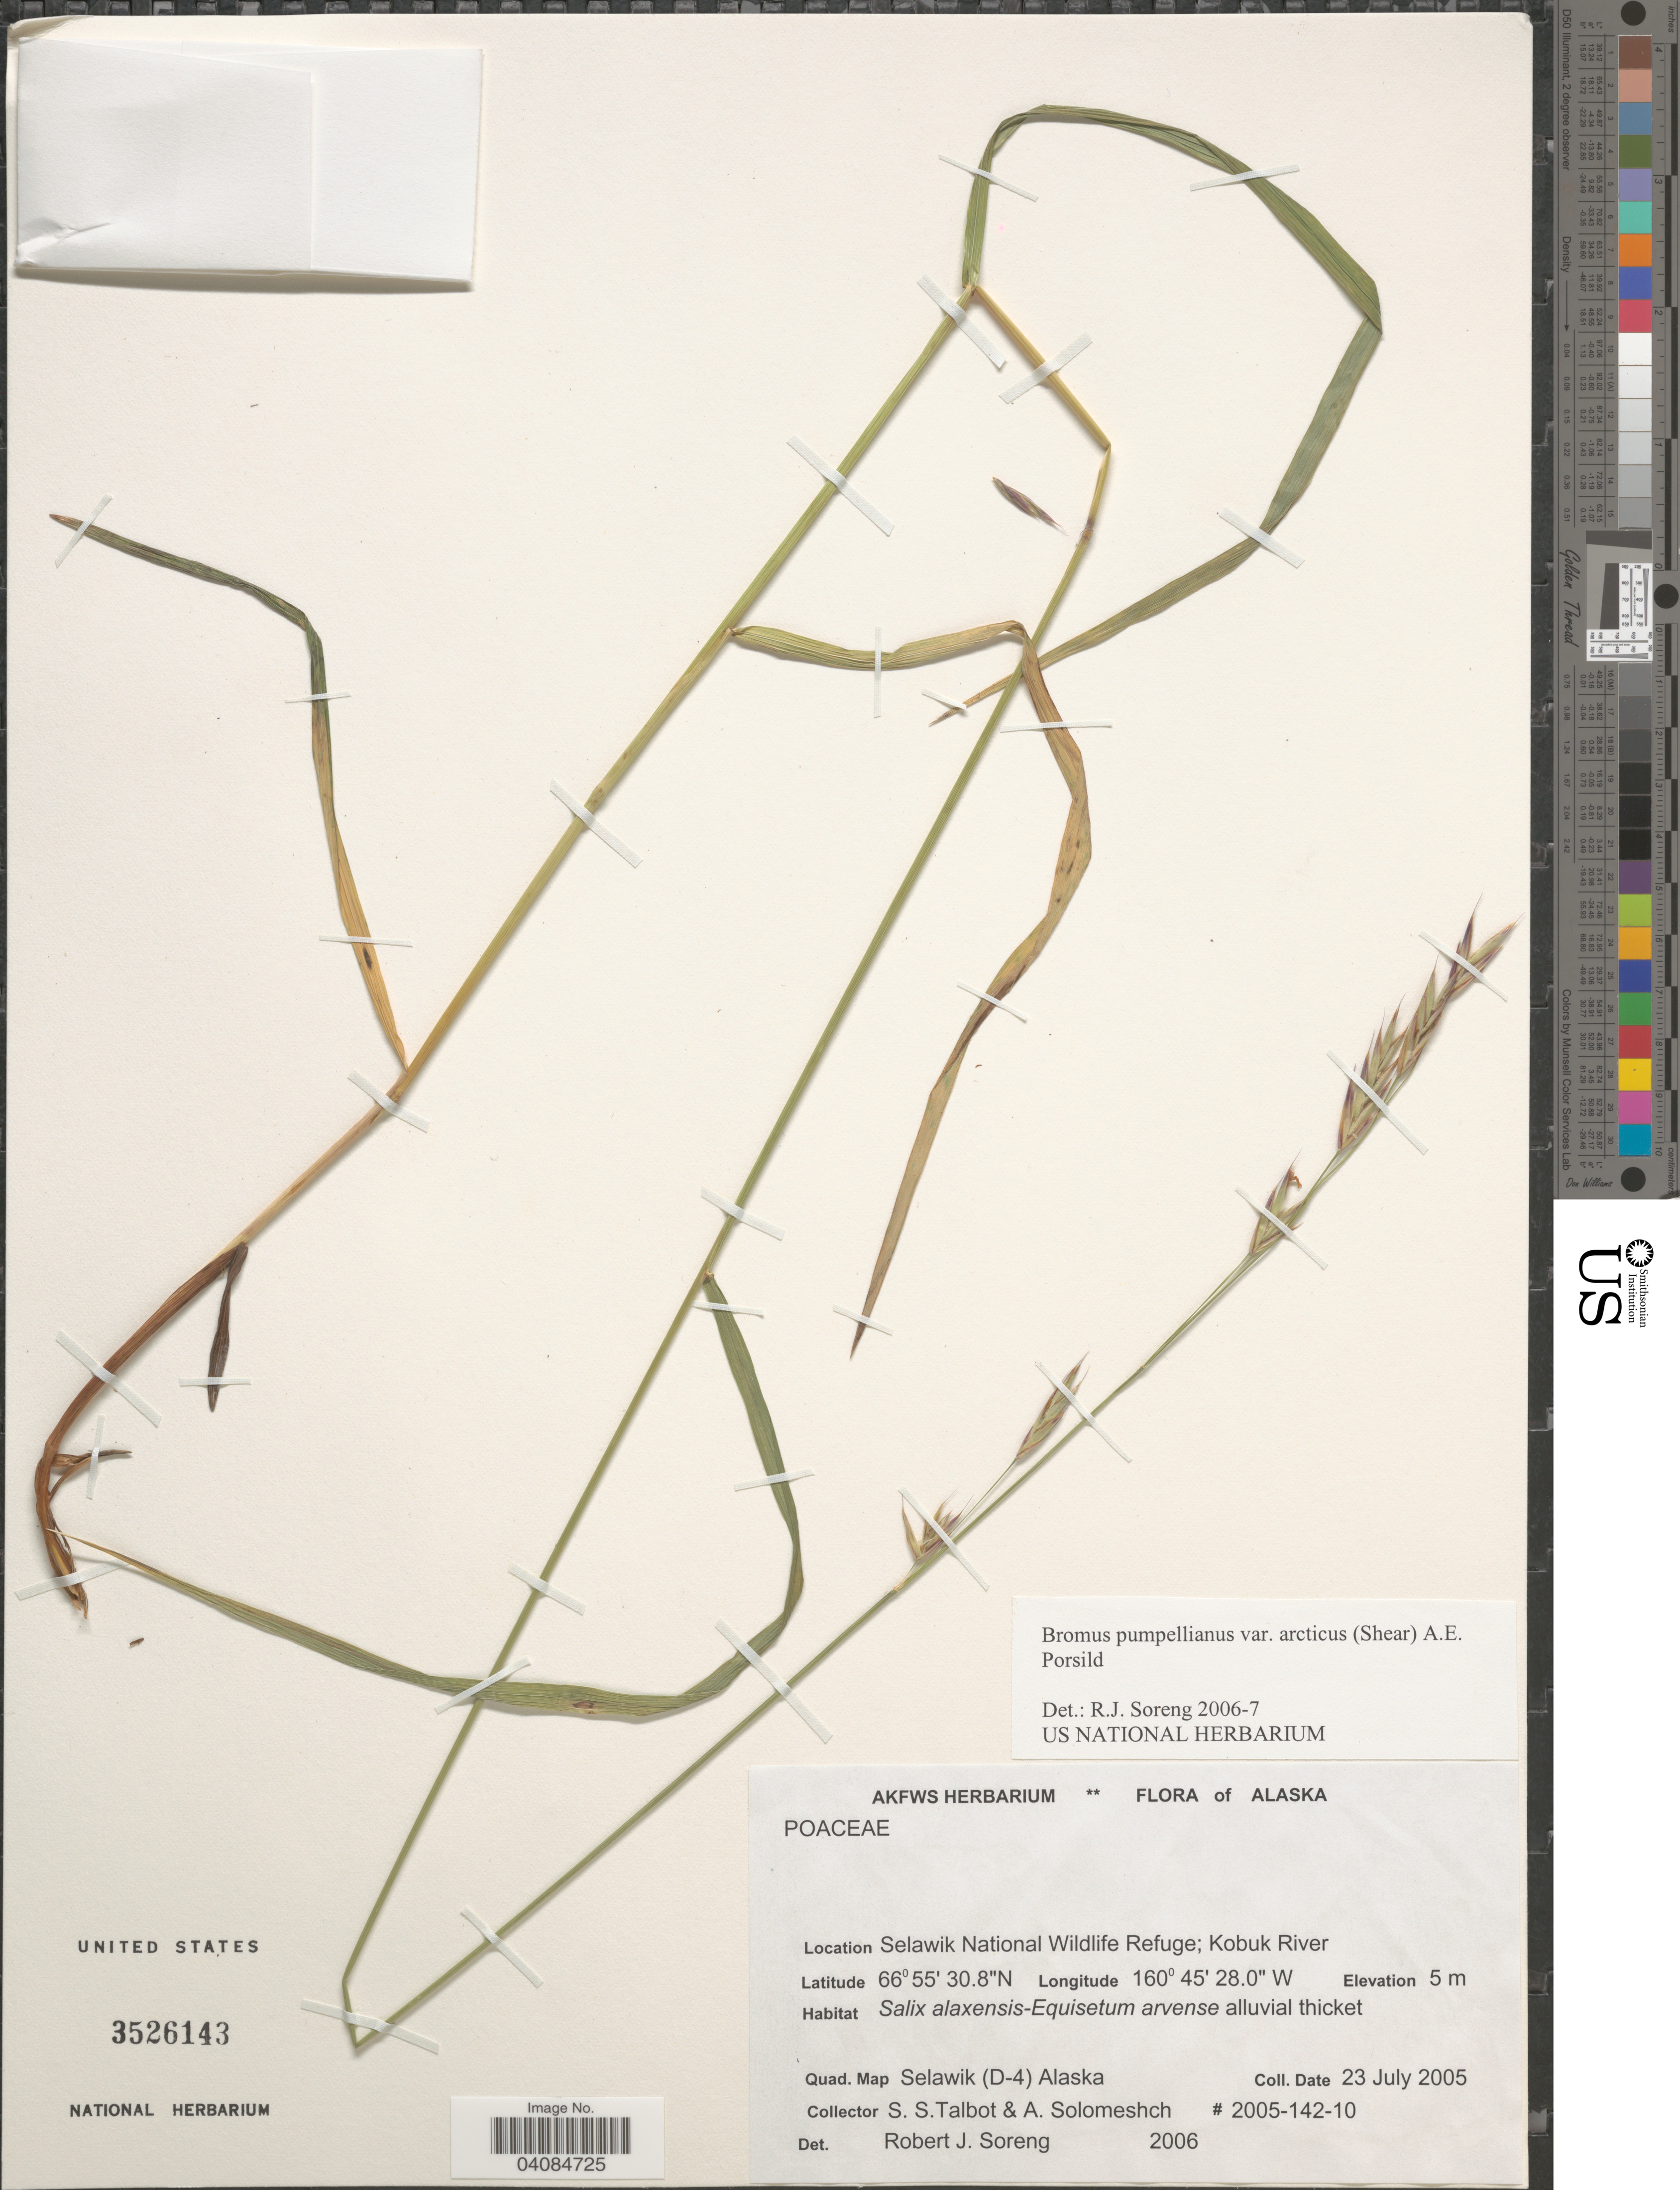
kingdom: Plantae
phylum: Tracheophyta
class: Liliopsida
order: Poales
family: Poaceae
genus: Bromus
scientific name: Bromus pumpellianus var. arcticus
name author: (Shear ex Scribn. & Merr.) A.E. Porsild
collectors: S. S. Talbot & A. Solomeshch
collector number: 2005-142-10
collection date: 2005-07-23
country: United States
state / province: Alaska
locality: Selawik National Wildlife Refuge; Kobuk River. Quad. Map Selawik (D-4) Alaska.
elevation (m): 5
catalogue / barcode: US 3526143